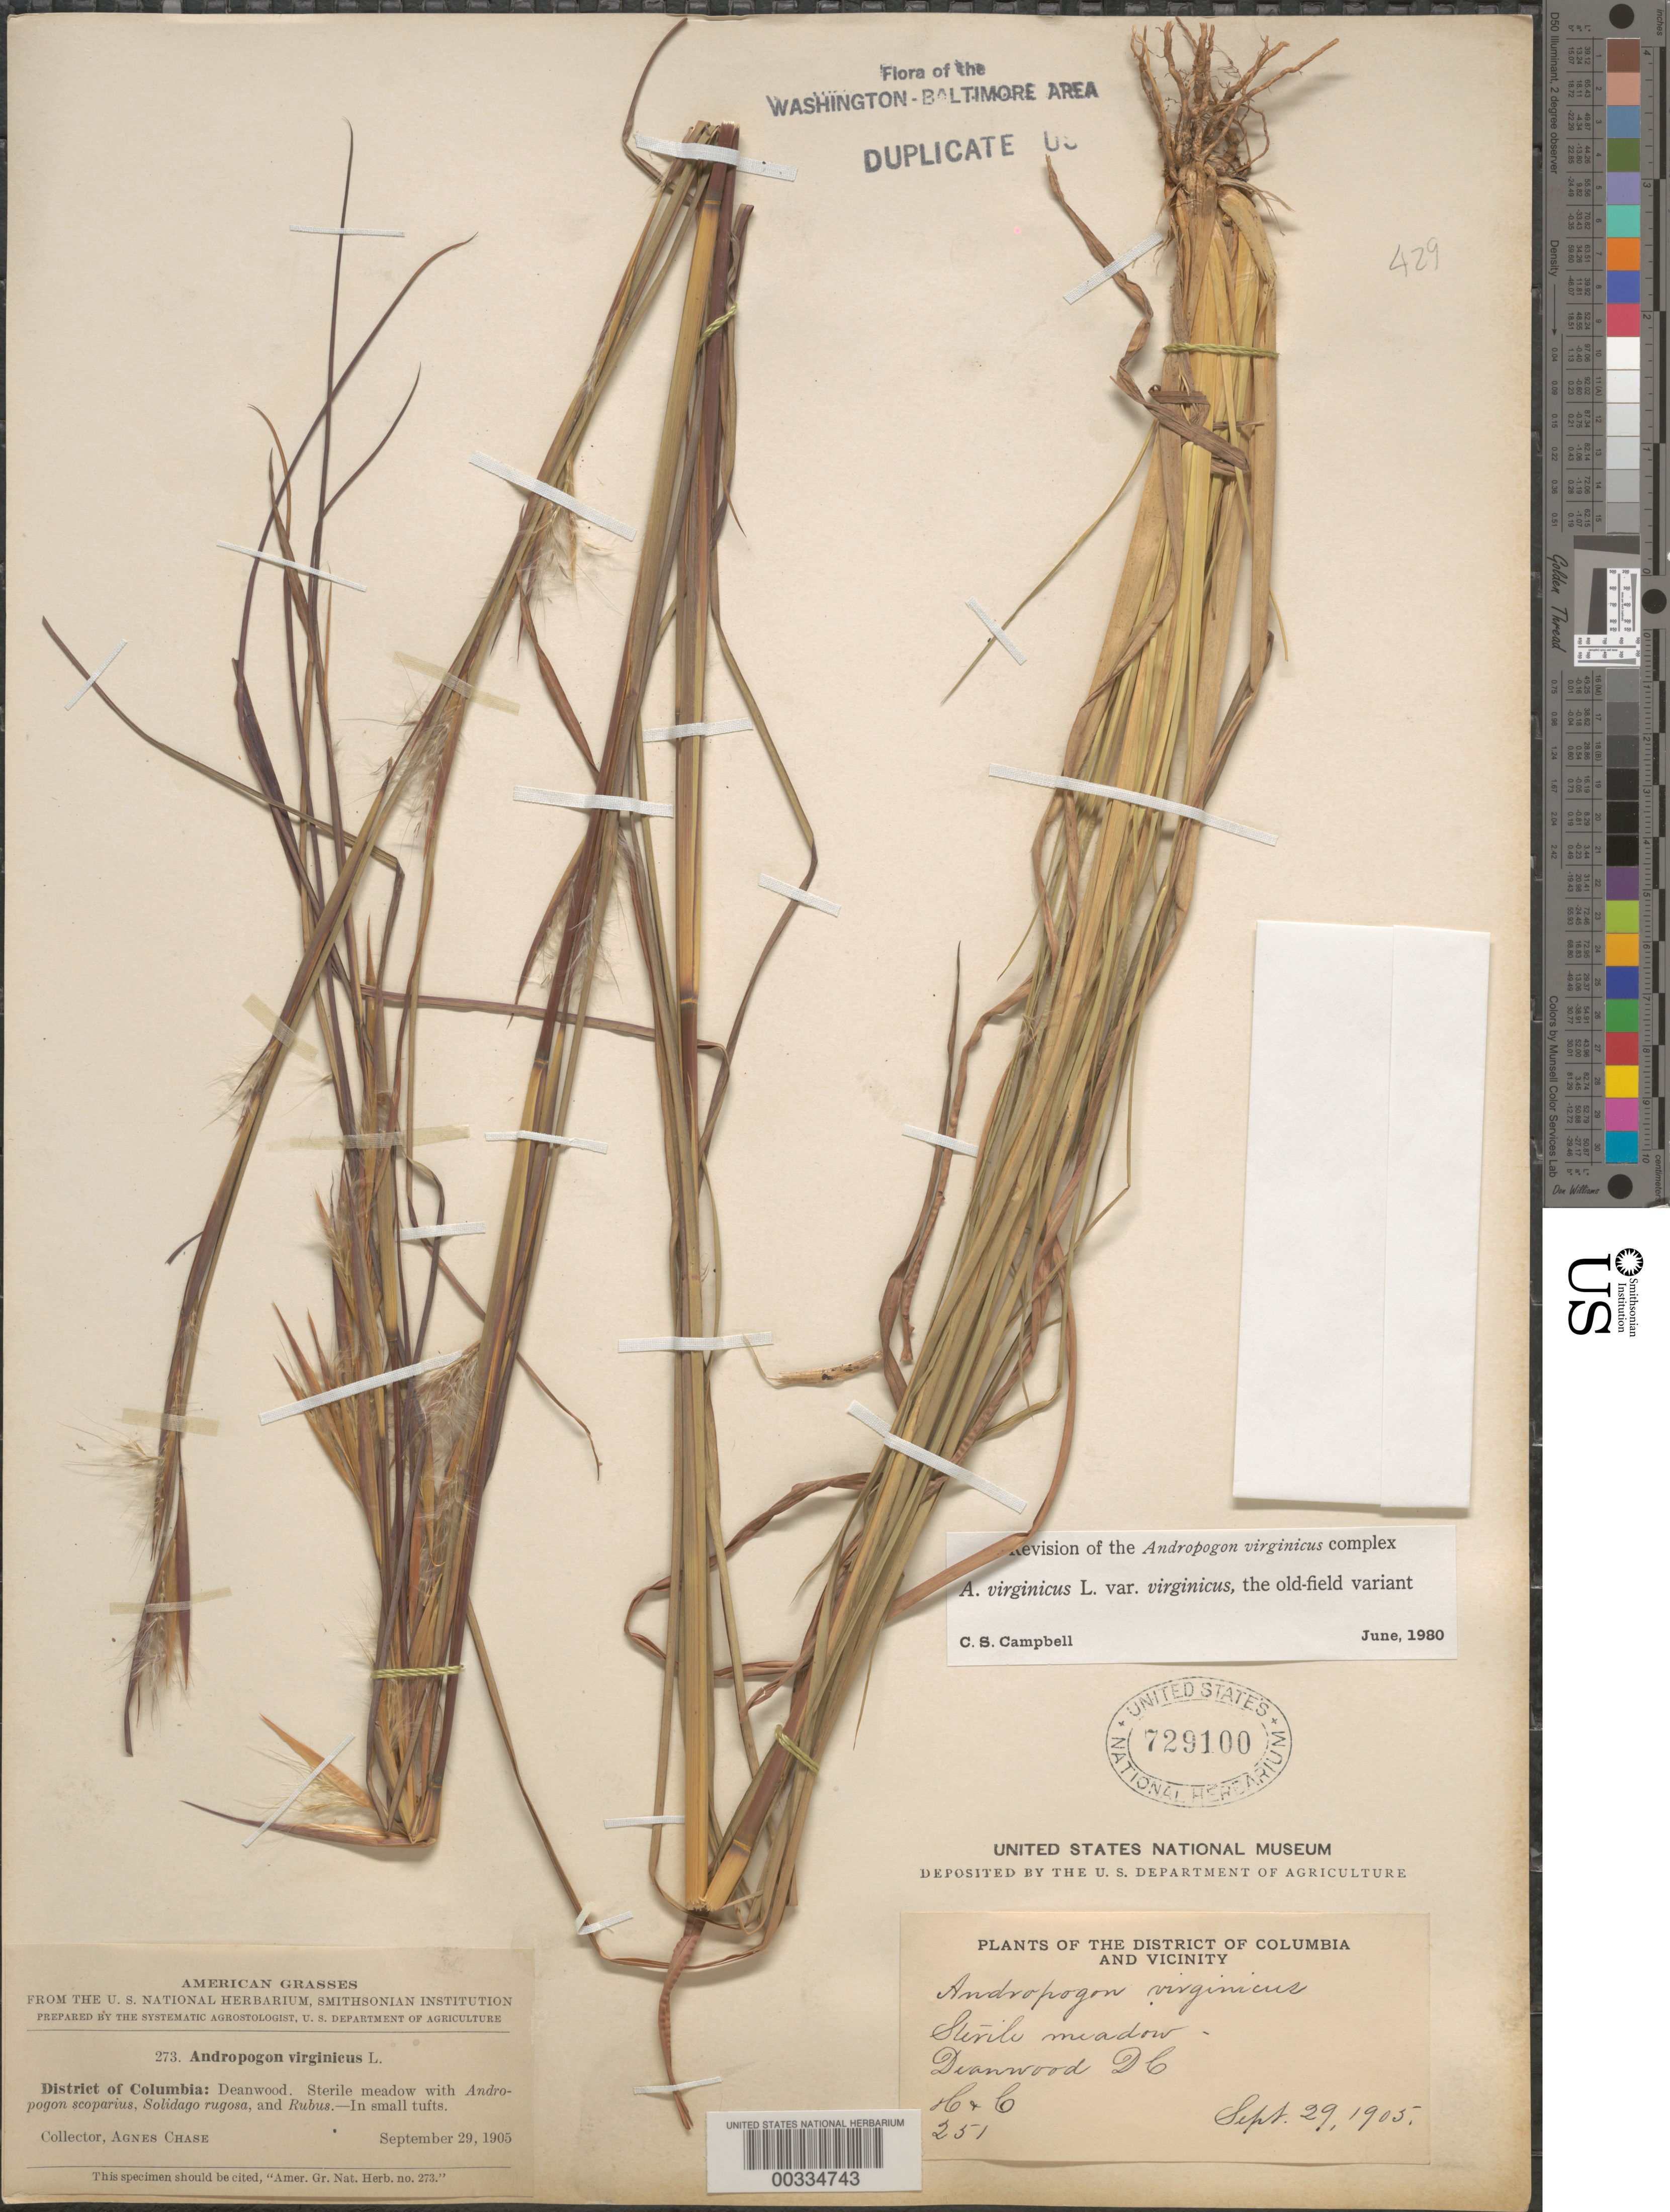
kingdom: Plantae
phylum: Tracheophyta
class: Liliopsida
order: Poales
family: Poaceae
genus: Andropogon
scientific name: Andropogon virginicus var. virginicus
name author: L.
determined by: Campbell, C. S.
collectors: A. Chase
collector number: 273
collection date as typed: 29 Oct 1905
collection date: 1905-10-29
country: United States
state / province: District of Columbia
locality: Deanwood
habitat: Sterile meadow with a. scoparius, solidago rugosa and rubus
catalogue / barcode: US 729100